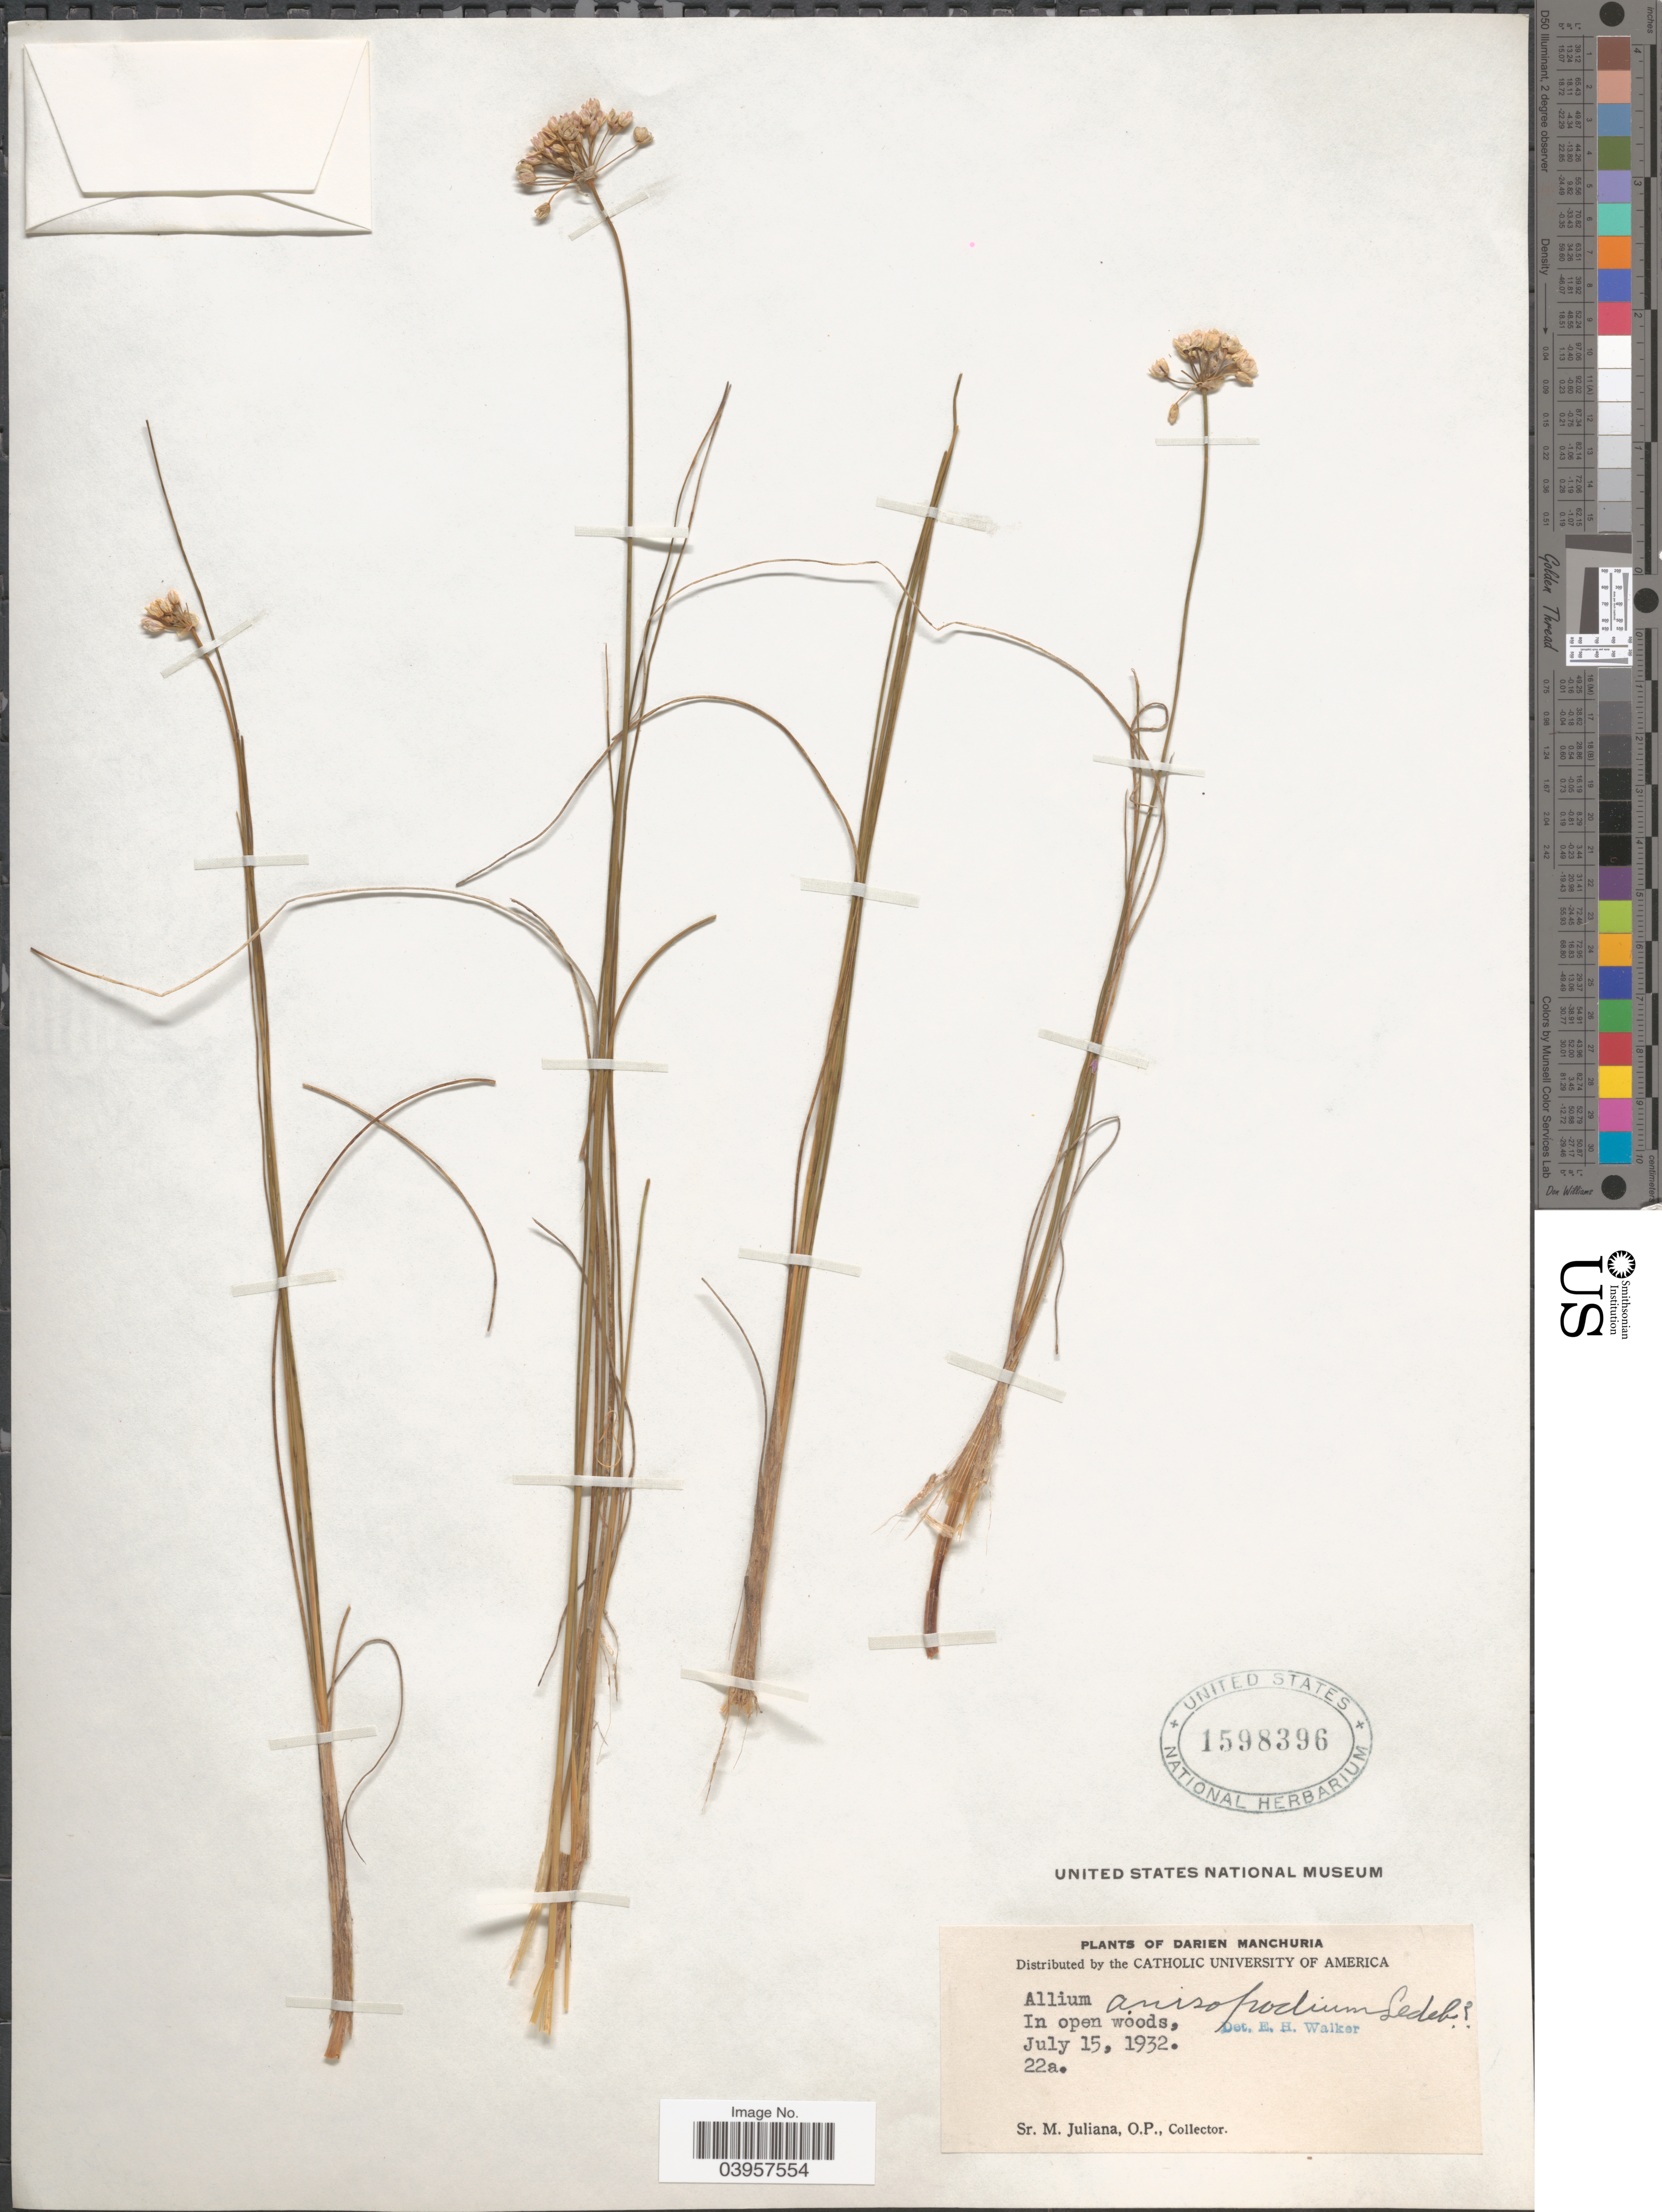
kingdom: Plantae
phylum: Tracheophyta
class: Liliopsida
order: Asparagales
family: Amaryllidaceae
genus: Allium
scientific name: Allium anisopodium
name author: Ledeb.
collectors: M. Juliana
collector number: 22a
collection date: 1932-07-15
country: Panama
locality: Darien Manchuria.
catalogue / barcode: US 1598396